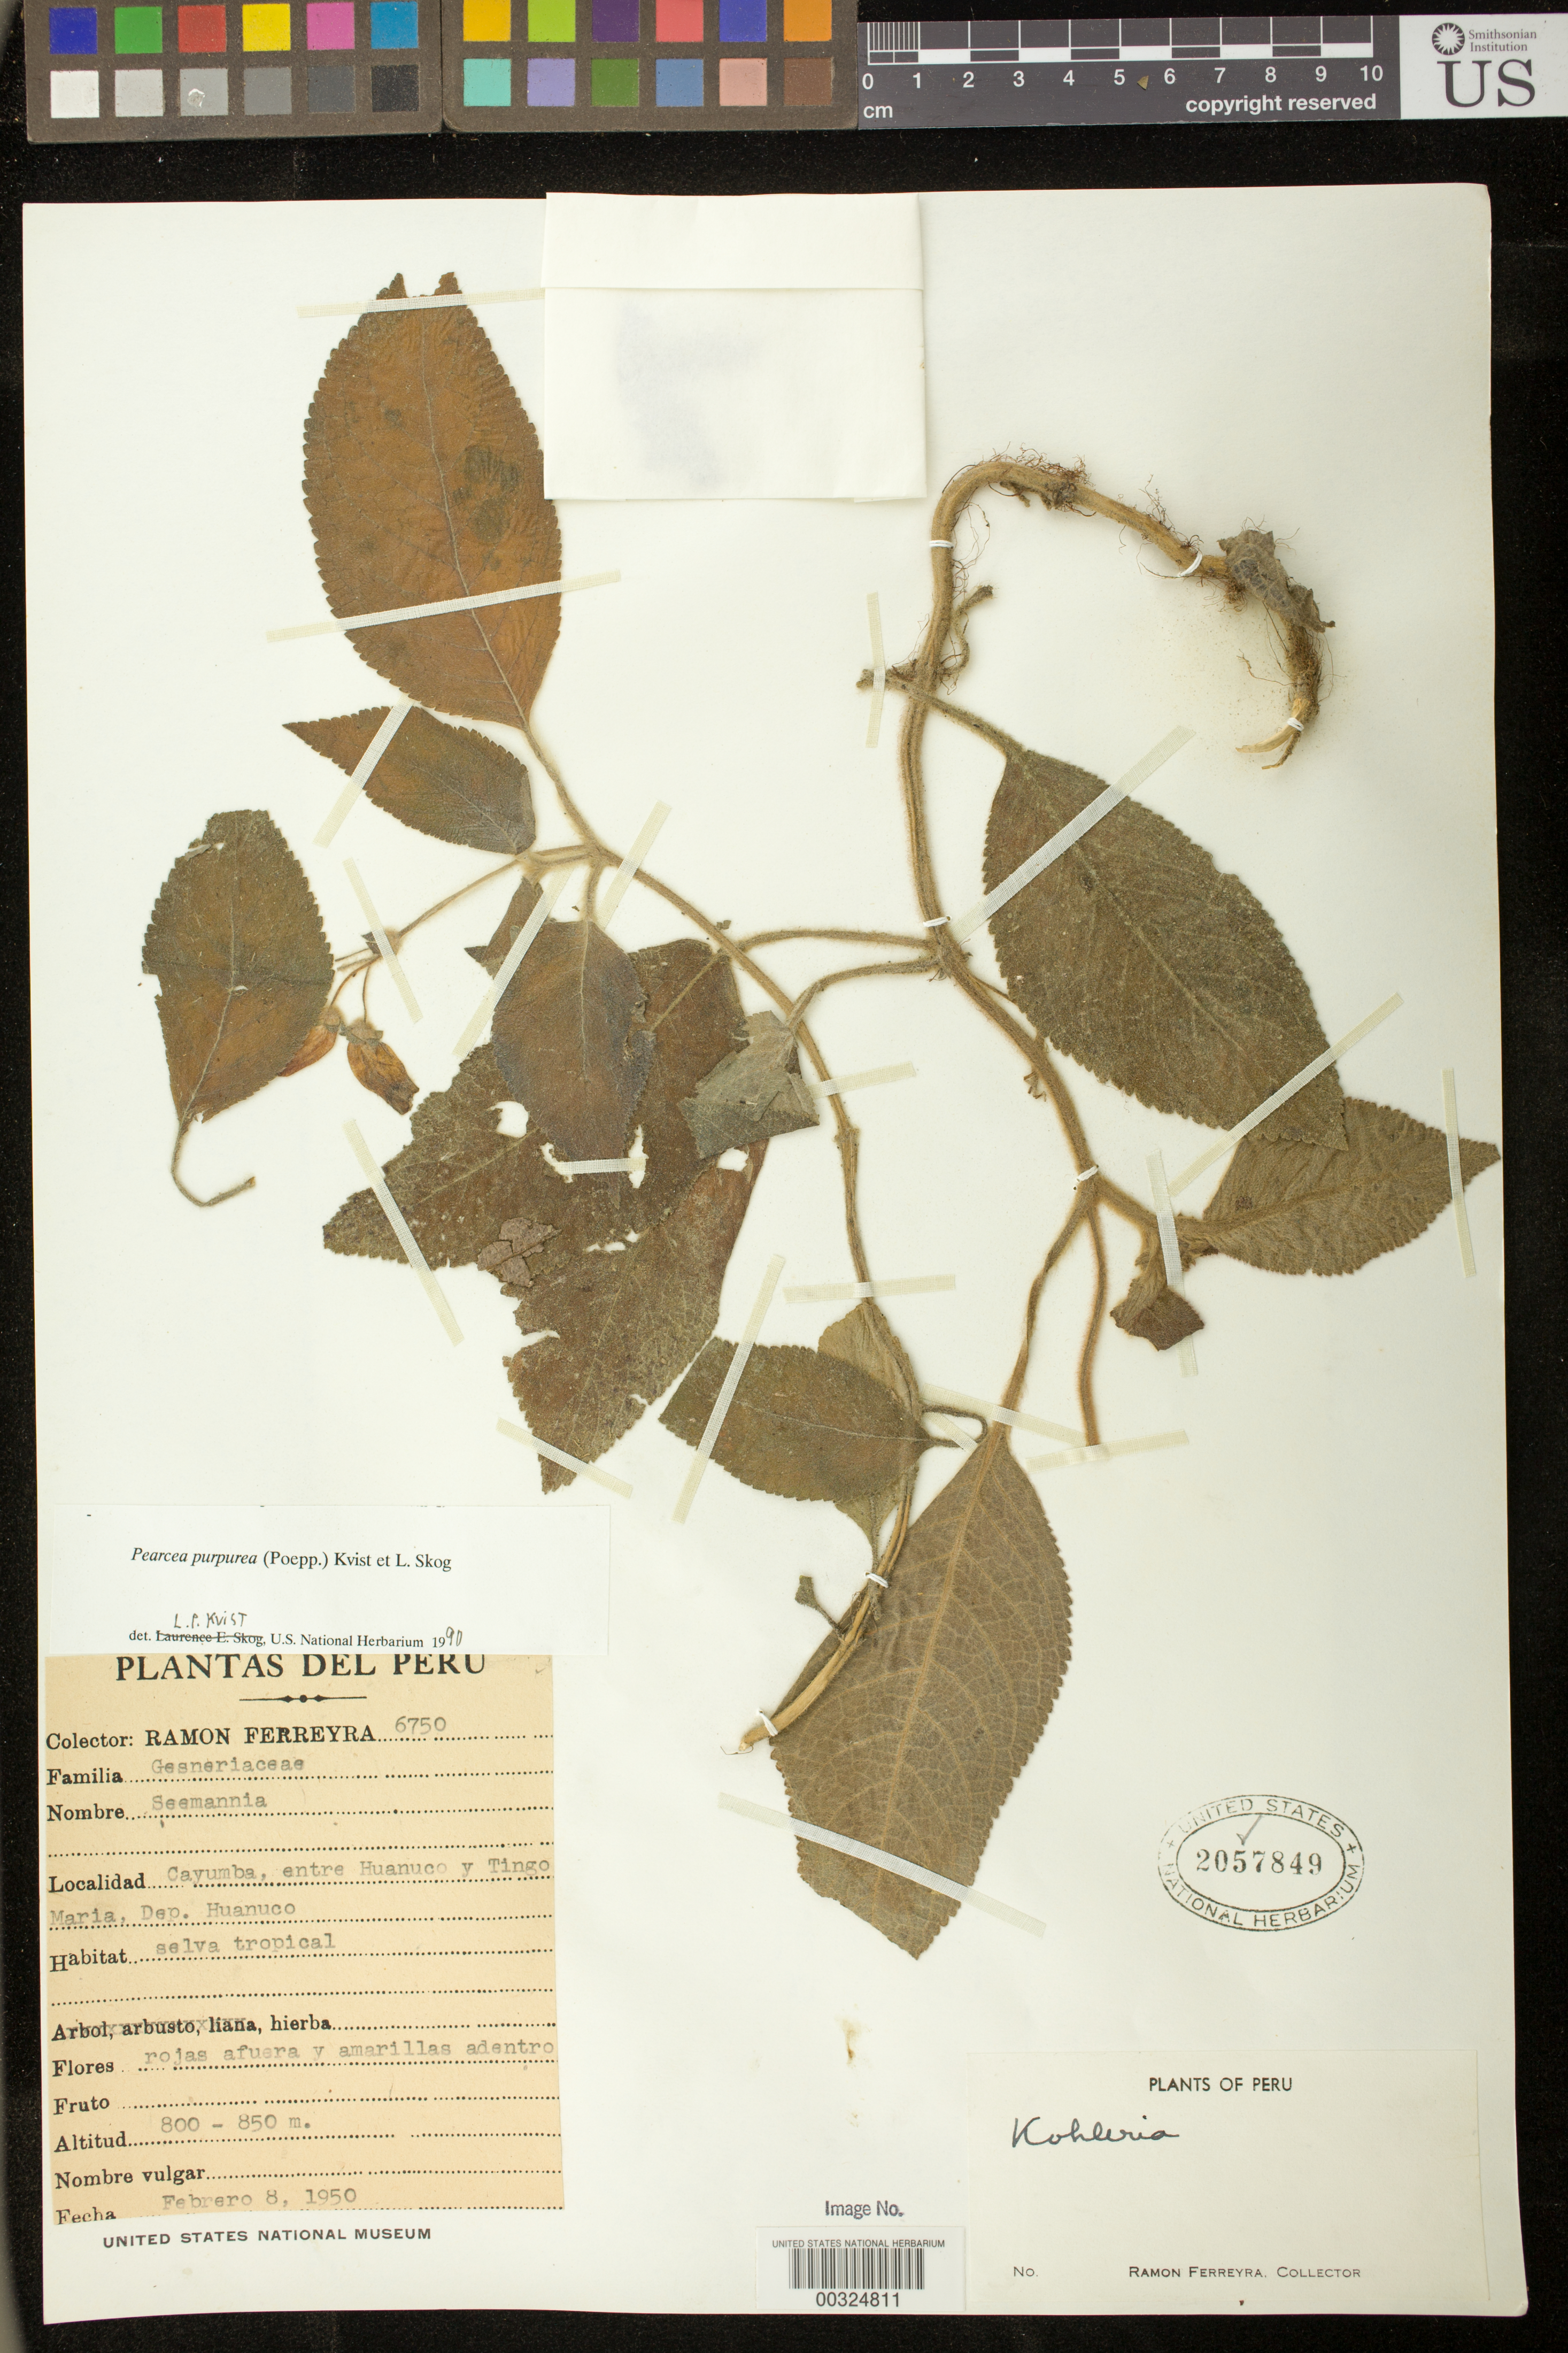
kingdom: Plantae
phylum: Tracheophyta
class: Magnoliopsida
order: Lamiales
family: Gesneriaceae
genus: Pearcea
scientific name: Pearcea purpurea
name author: (Poepp.) L.P. Kvist & L.E. Skog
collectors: R. A. Ferreyra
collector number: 6750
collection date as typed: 08 Feb 1950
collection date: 1950-02-08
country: Peru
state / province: Huánuco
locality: Cayumba, between Huanuco and Tingo Maria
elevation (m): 800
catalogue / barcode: US 2057849